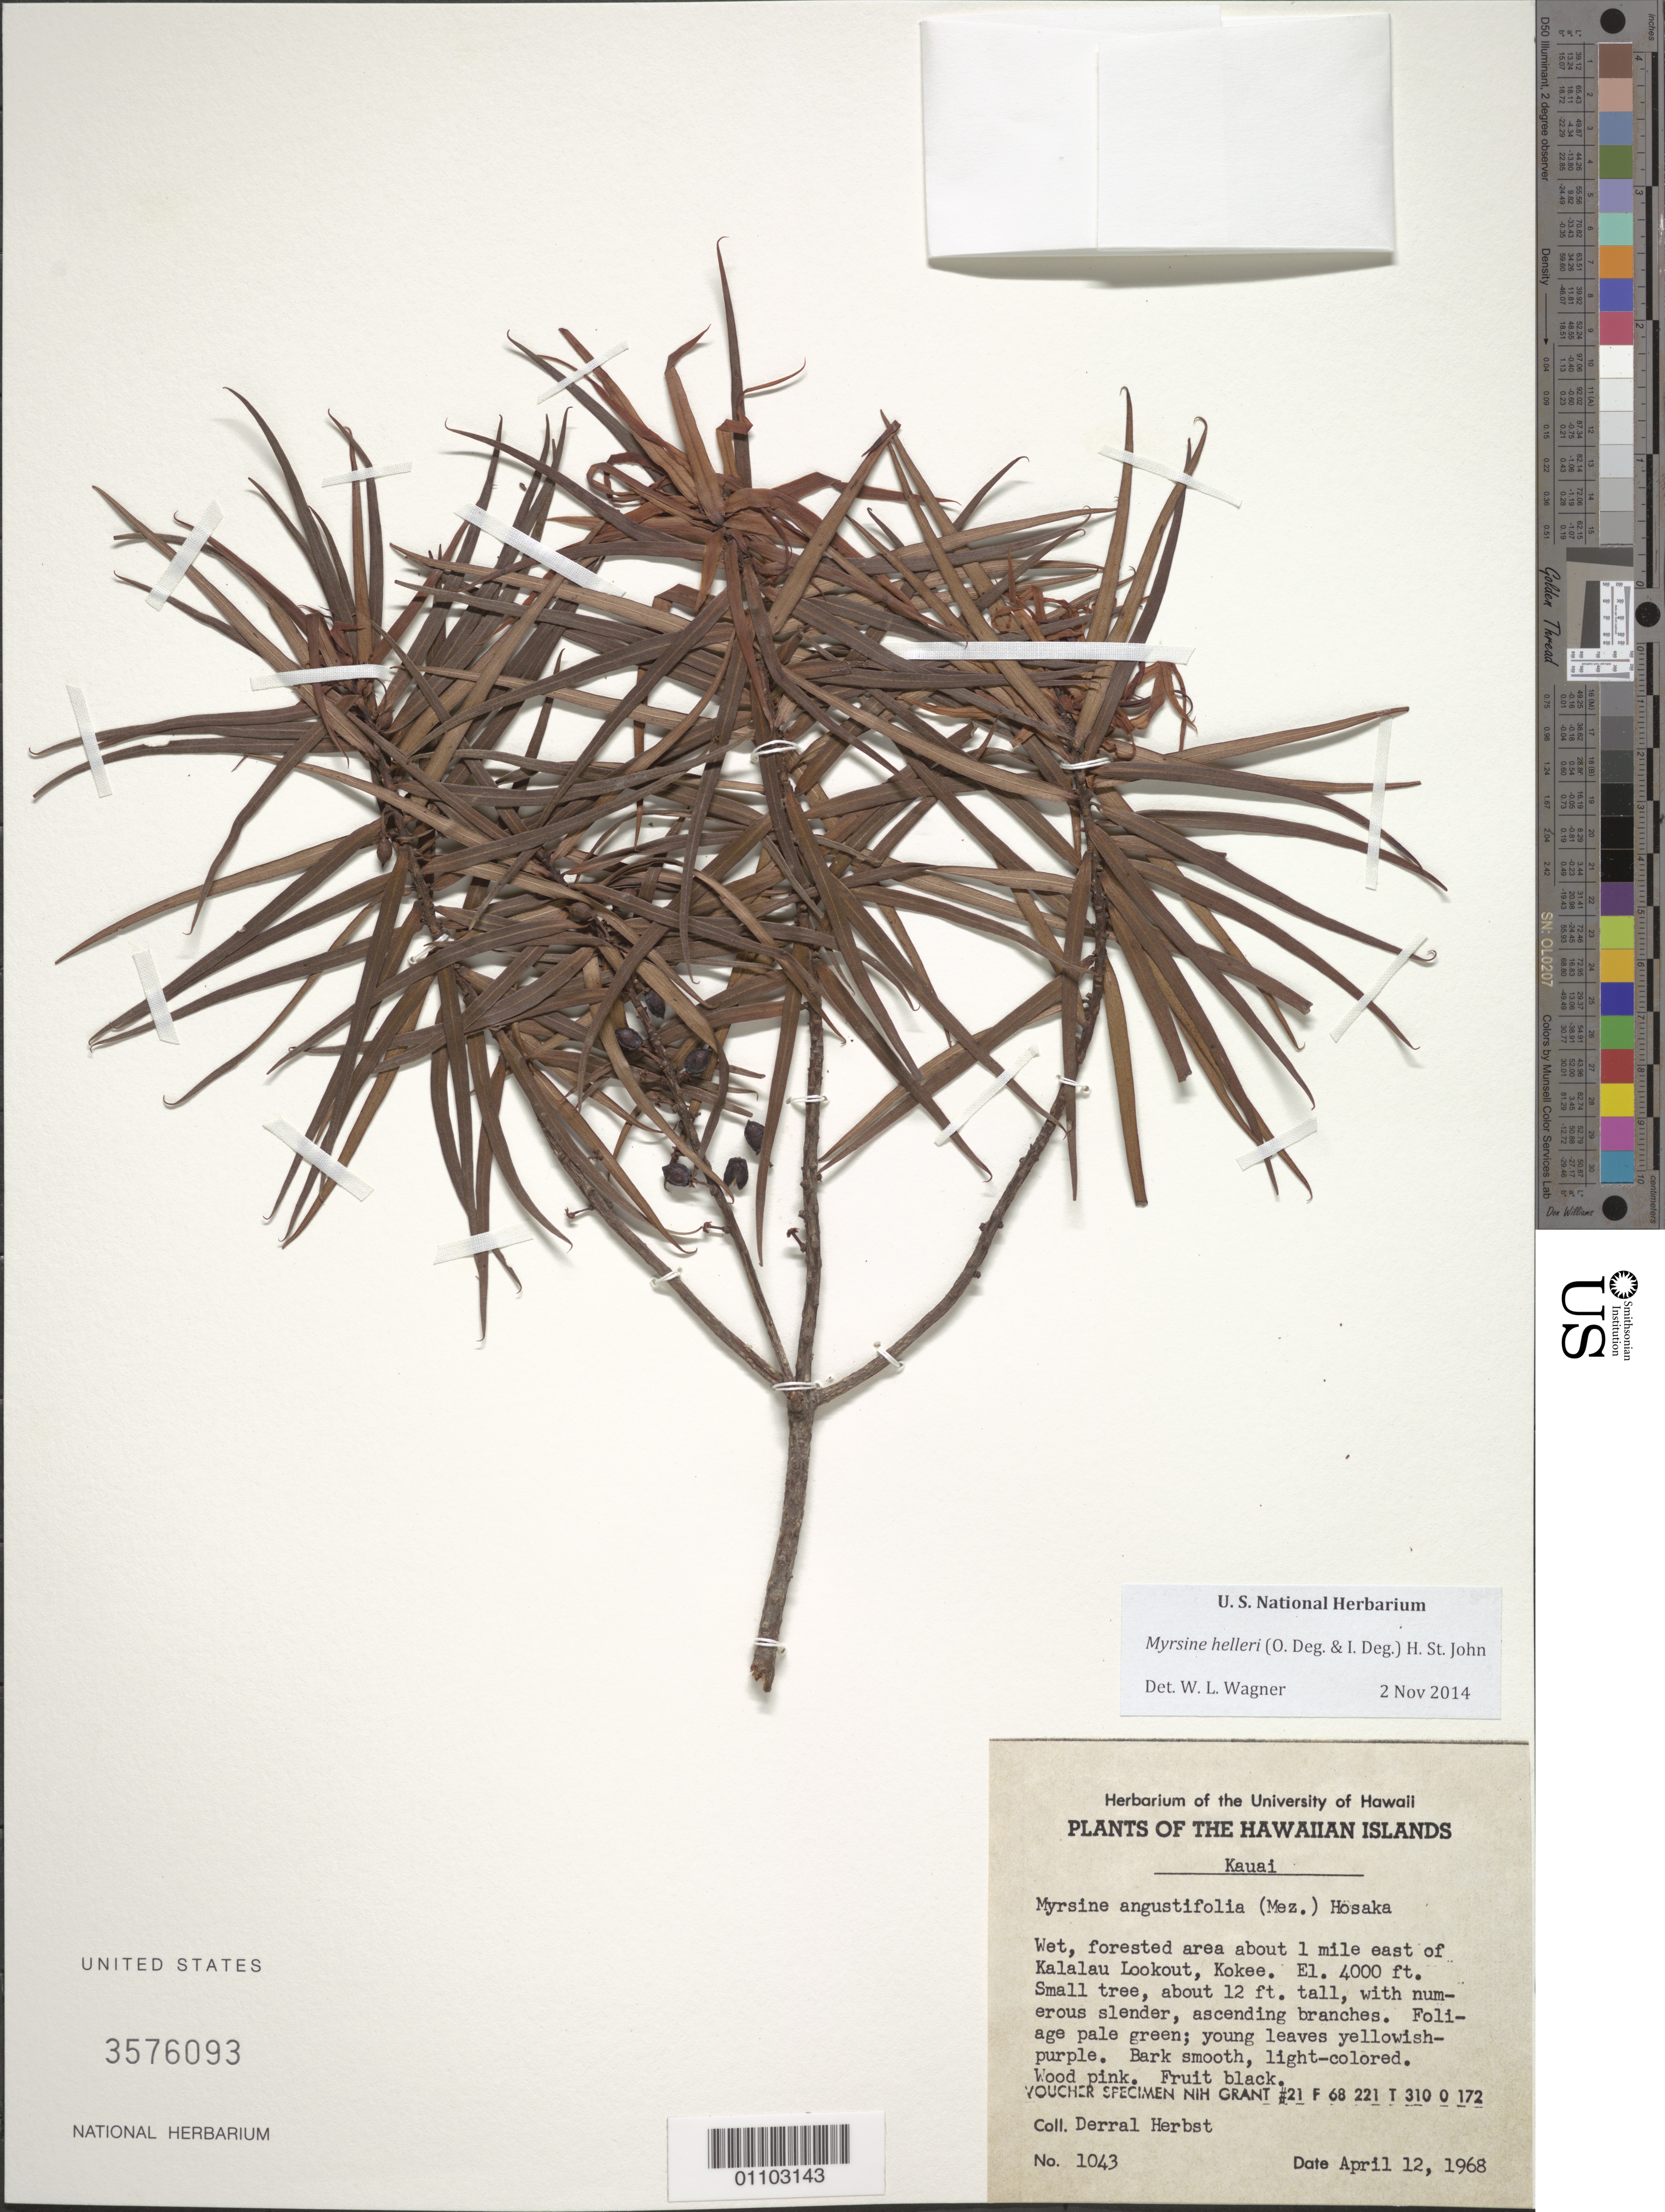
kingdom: Plantae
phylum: Tracheophyta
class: Magnoliopsida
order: Ericales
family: Primulaceae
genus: Myrsine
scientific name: Myrsine helleri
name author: (O. Deg. & I. Deg.) H. St. John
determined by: Wagner, W. L., (BOT), Smithsonian Institution - National Museum of Natural History (UNITED STATES)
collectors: D. R. Herbst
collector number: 1043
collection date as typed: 12 Apr 1968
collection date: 1968-04-12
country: United States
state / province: Hawaii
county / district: Kauai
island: Kaua'i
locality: Forested area about 1 mi E of Kalalau Lookout, Kokee.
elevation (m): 1219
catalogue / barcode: US 3576093